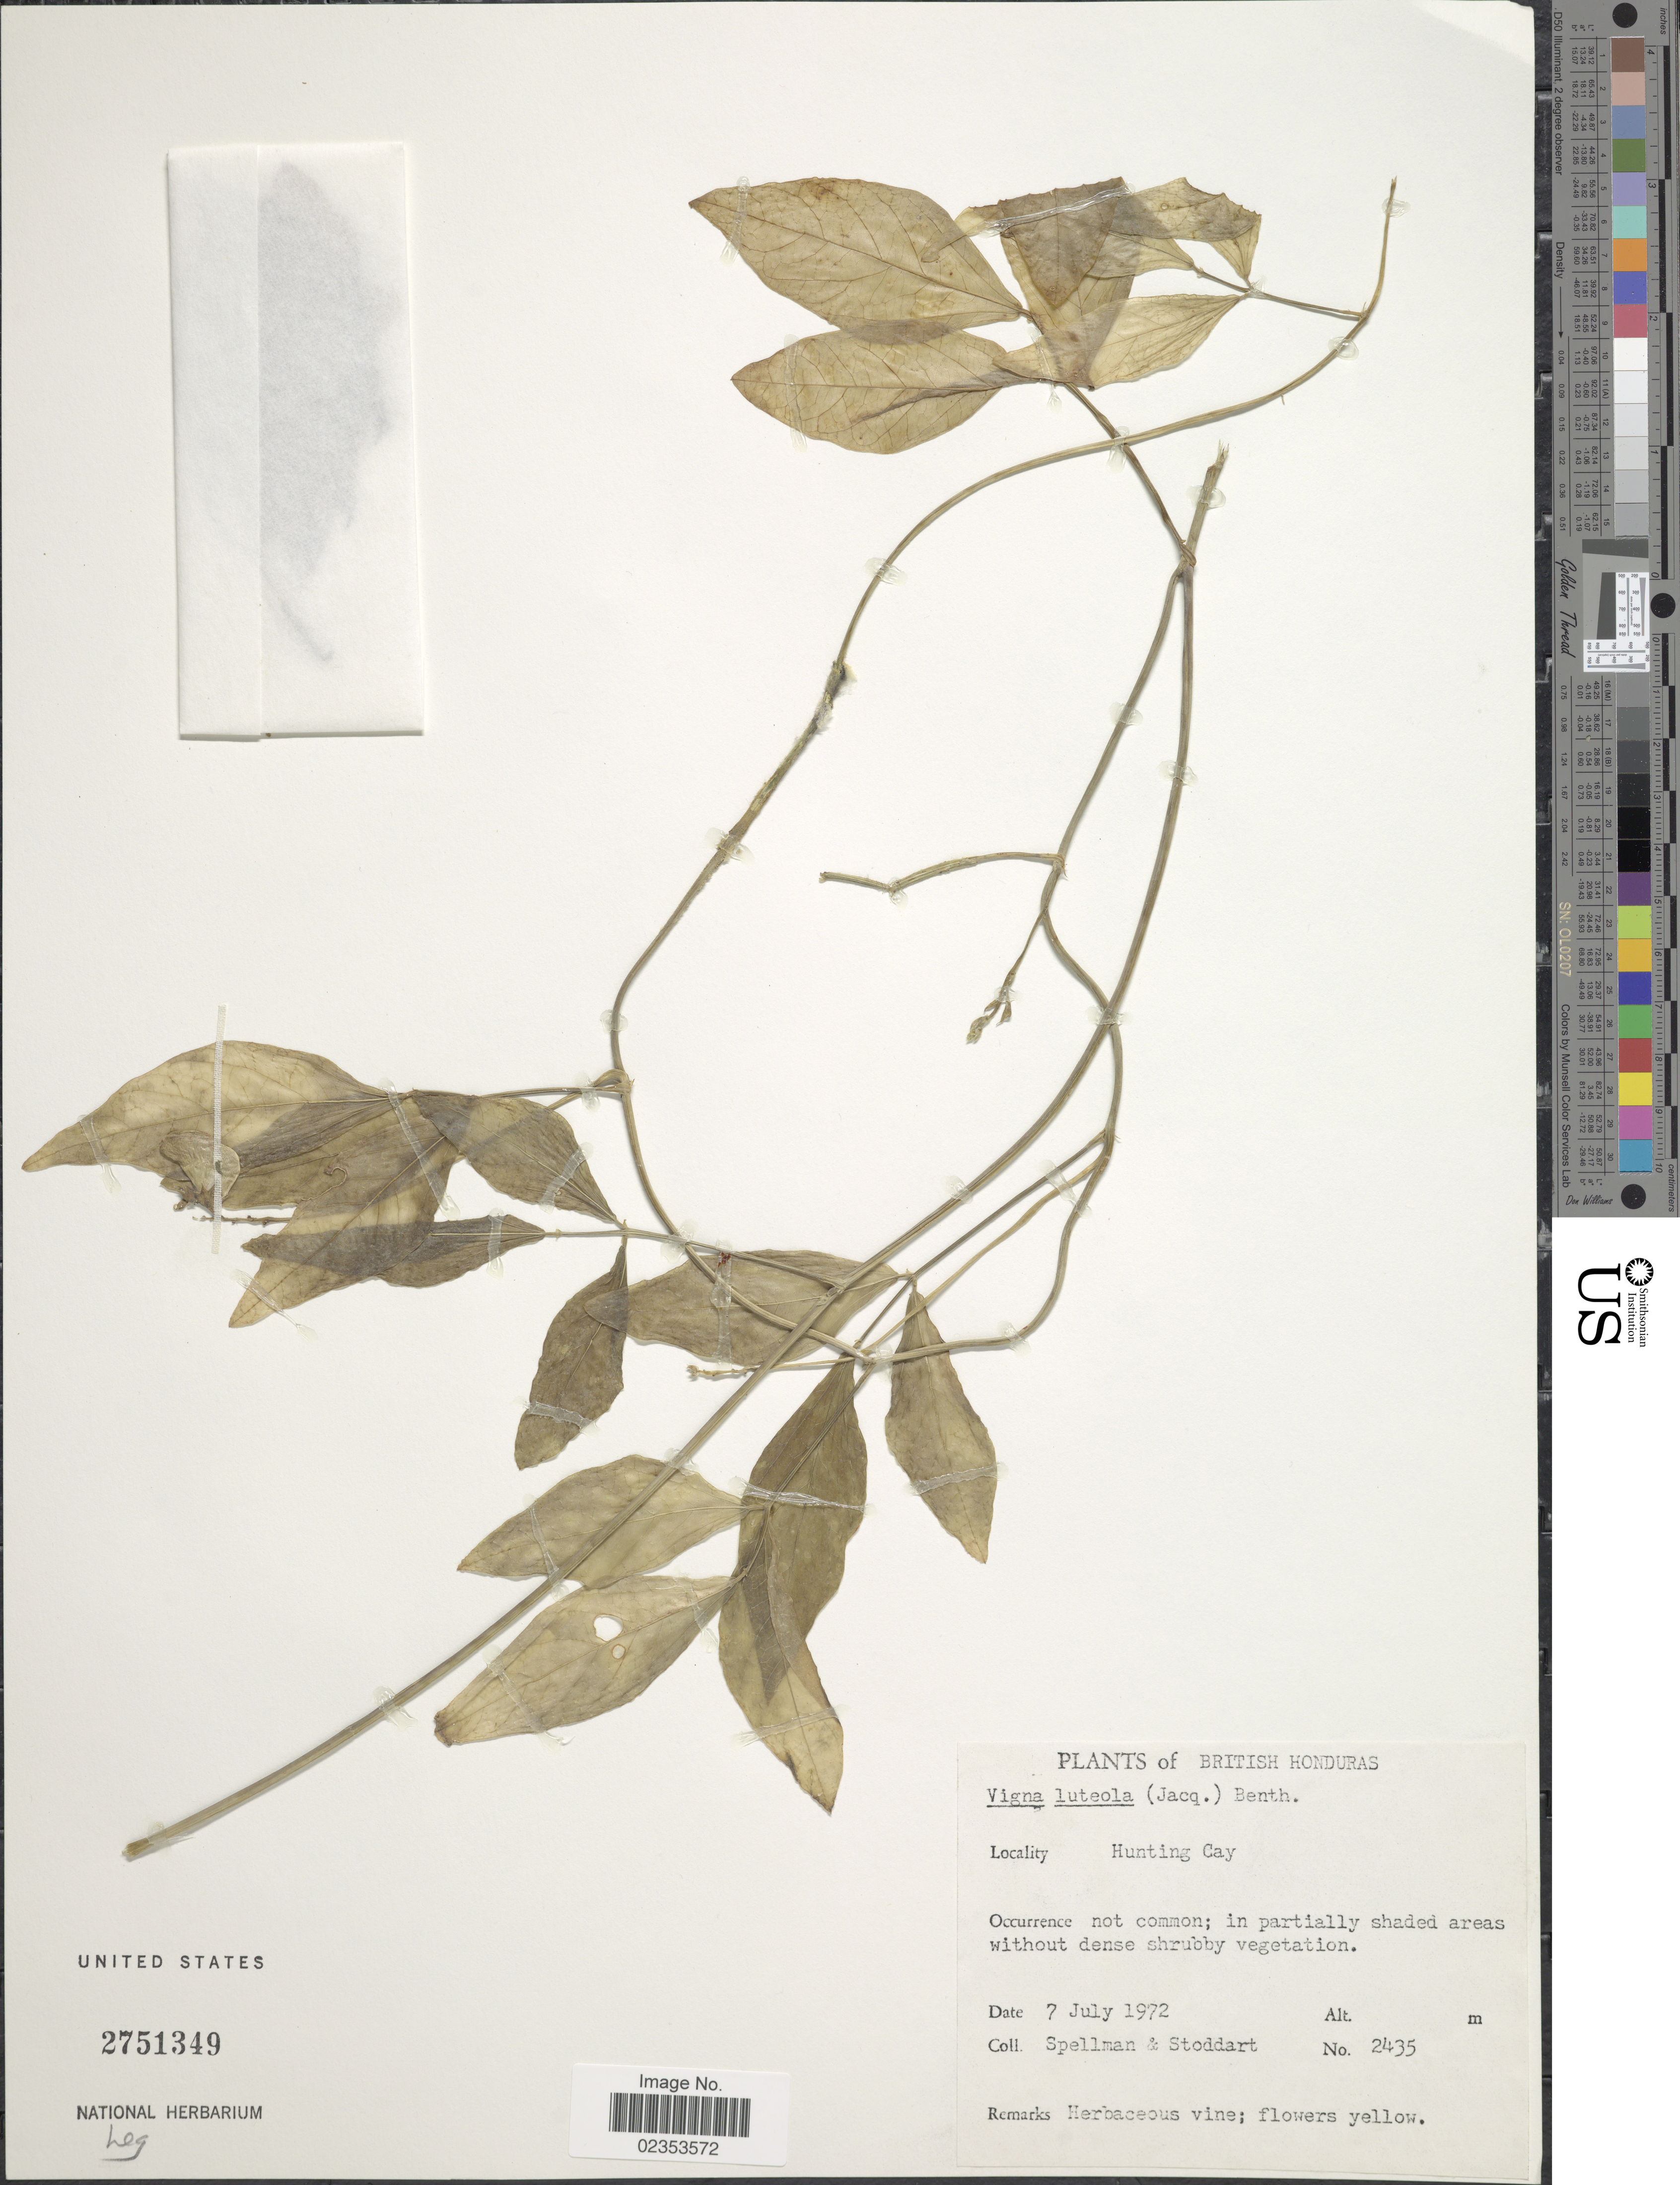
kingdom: Plantae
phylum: Tracheophyta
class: Magnoliopsida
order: Fabales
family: Fabaceae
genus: Vigna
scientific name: Vigna luteola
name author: (Jacq.) Benth.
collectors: Spellman, -- & -. Stoddart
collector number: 2435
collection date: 1972-07-07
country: Belize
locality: British Honduras. Hunting Cay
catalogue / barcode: US 2751349